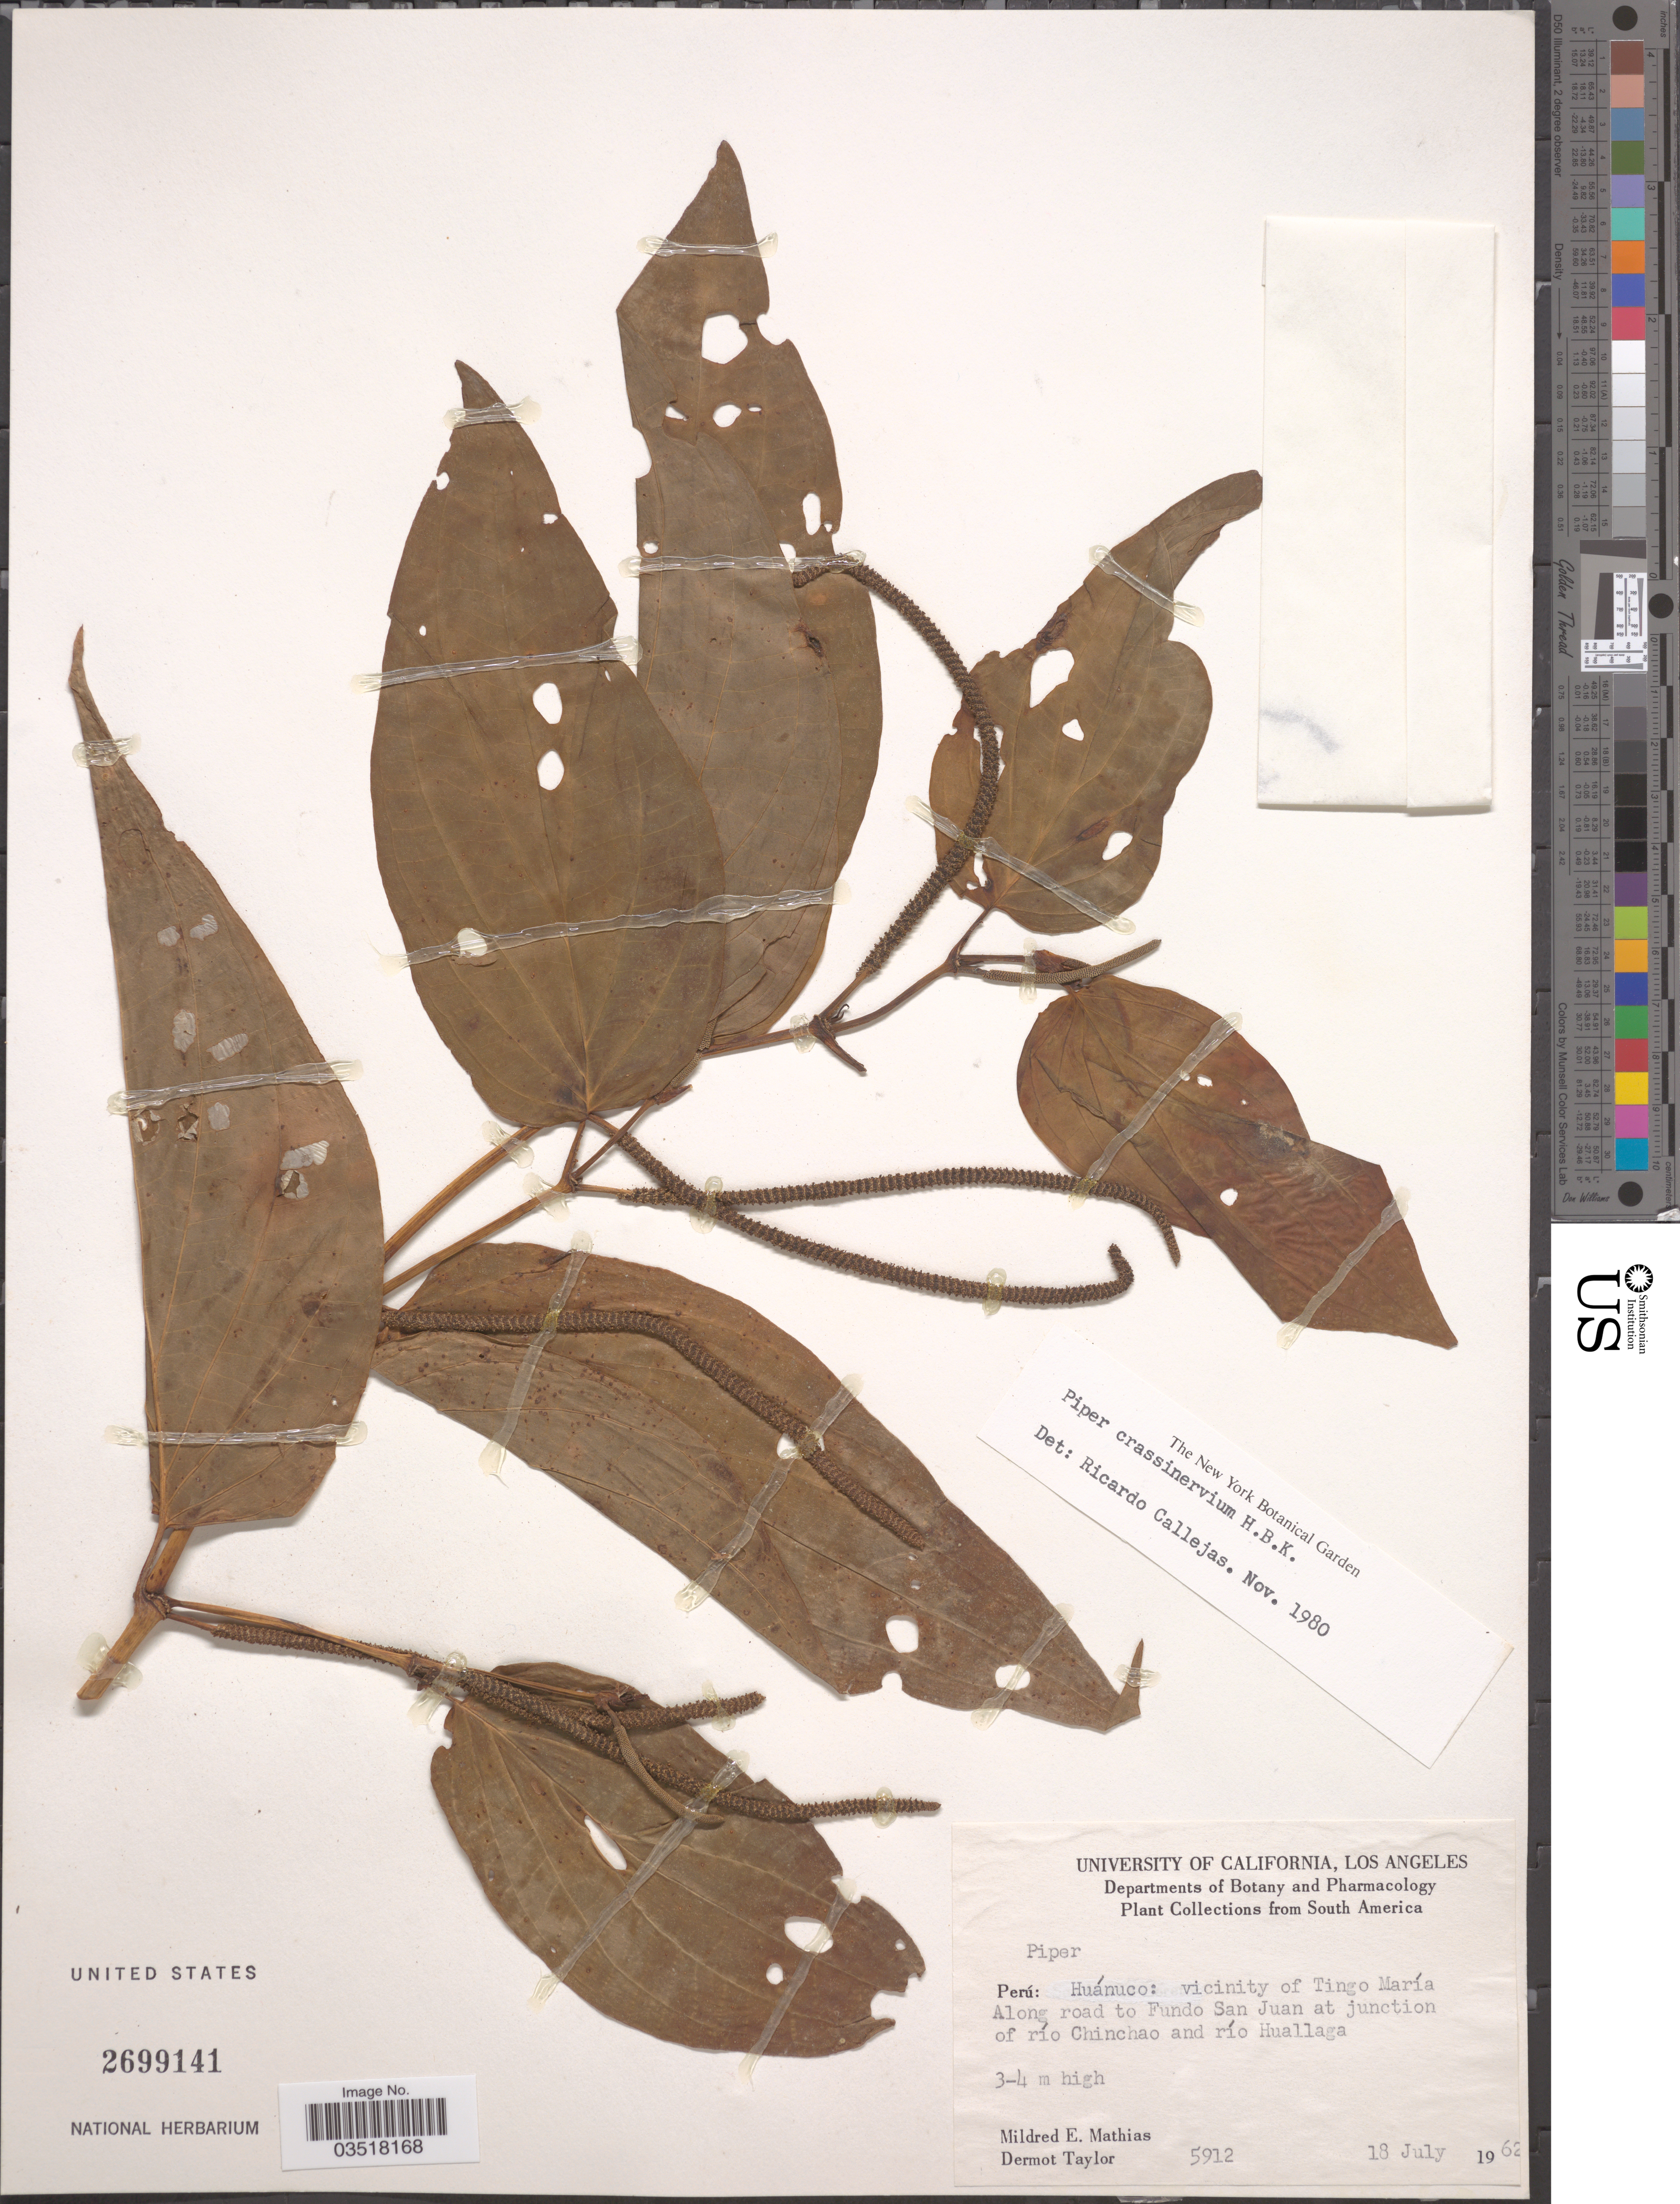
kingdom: Plantae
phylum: Tracheophyta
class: Magnoliopsida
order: Piperales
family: Piperaceae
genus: Piper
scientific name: Piper crassinervium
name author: Kunth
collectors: M. E. Mathias & D. Taylor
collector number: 5912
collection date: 1962-07-18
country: Peru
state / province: Huánuco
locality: Vicinity of Tingo María. Along road to Fundo San Juan at junction of río Chinchao and río Huallaga.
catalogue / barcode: US 2699141